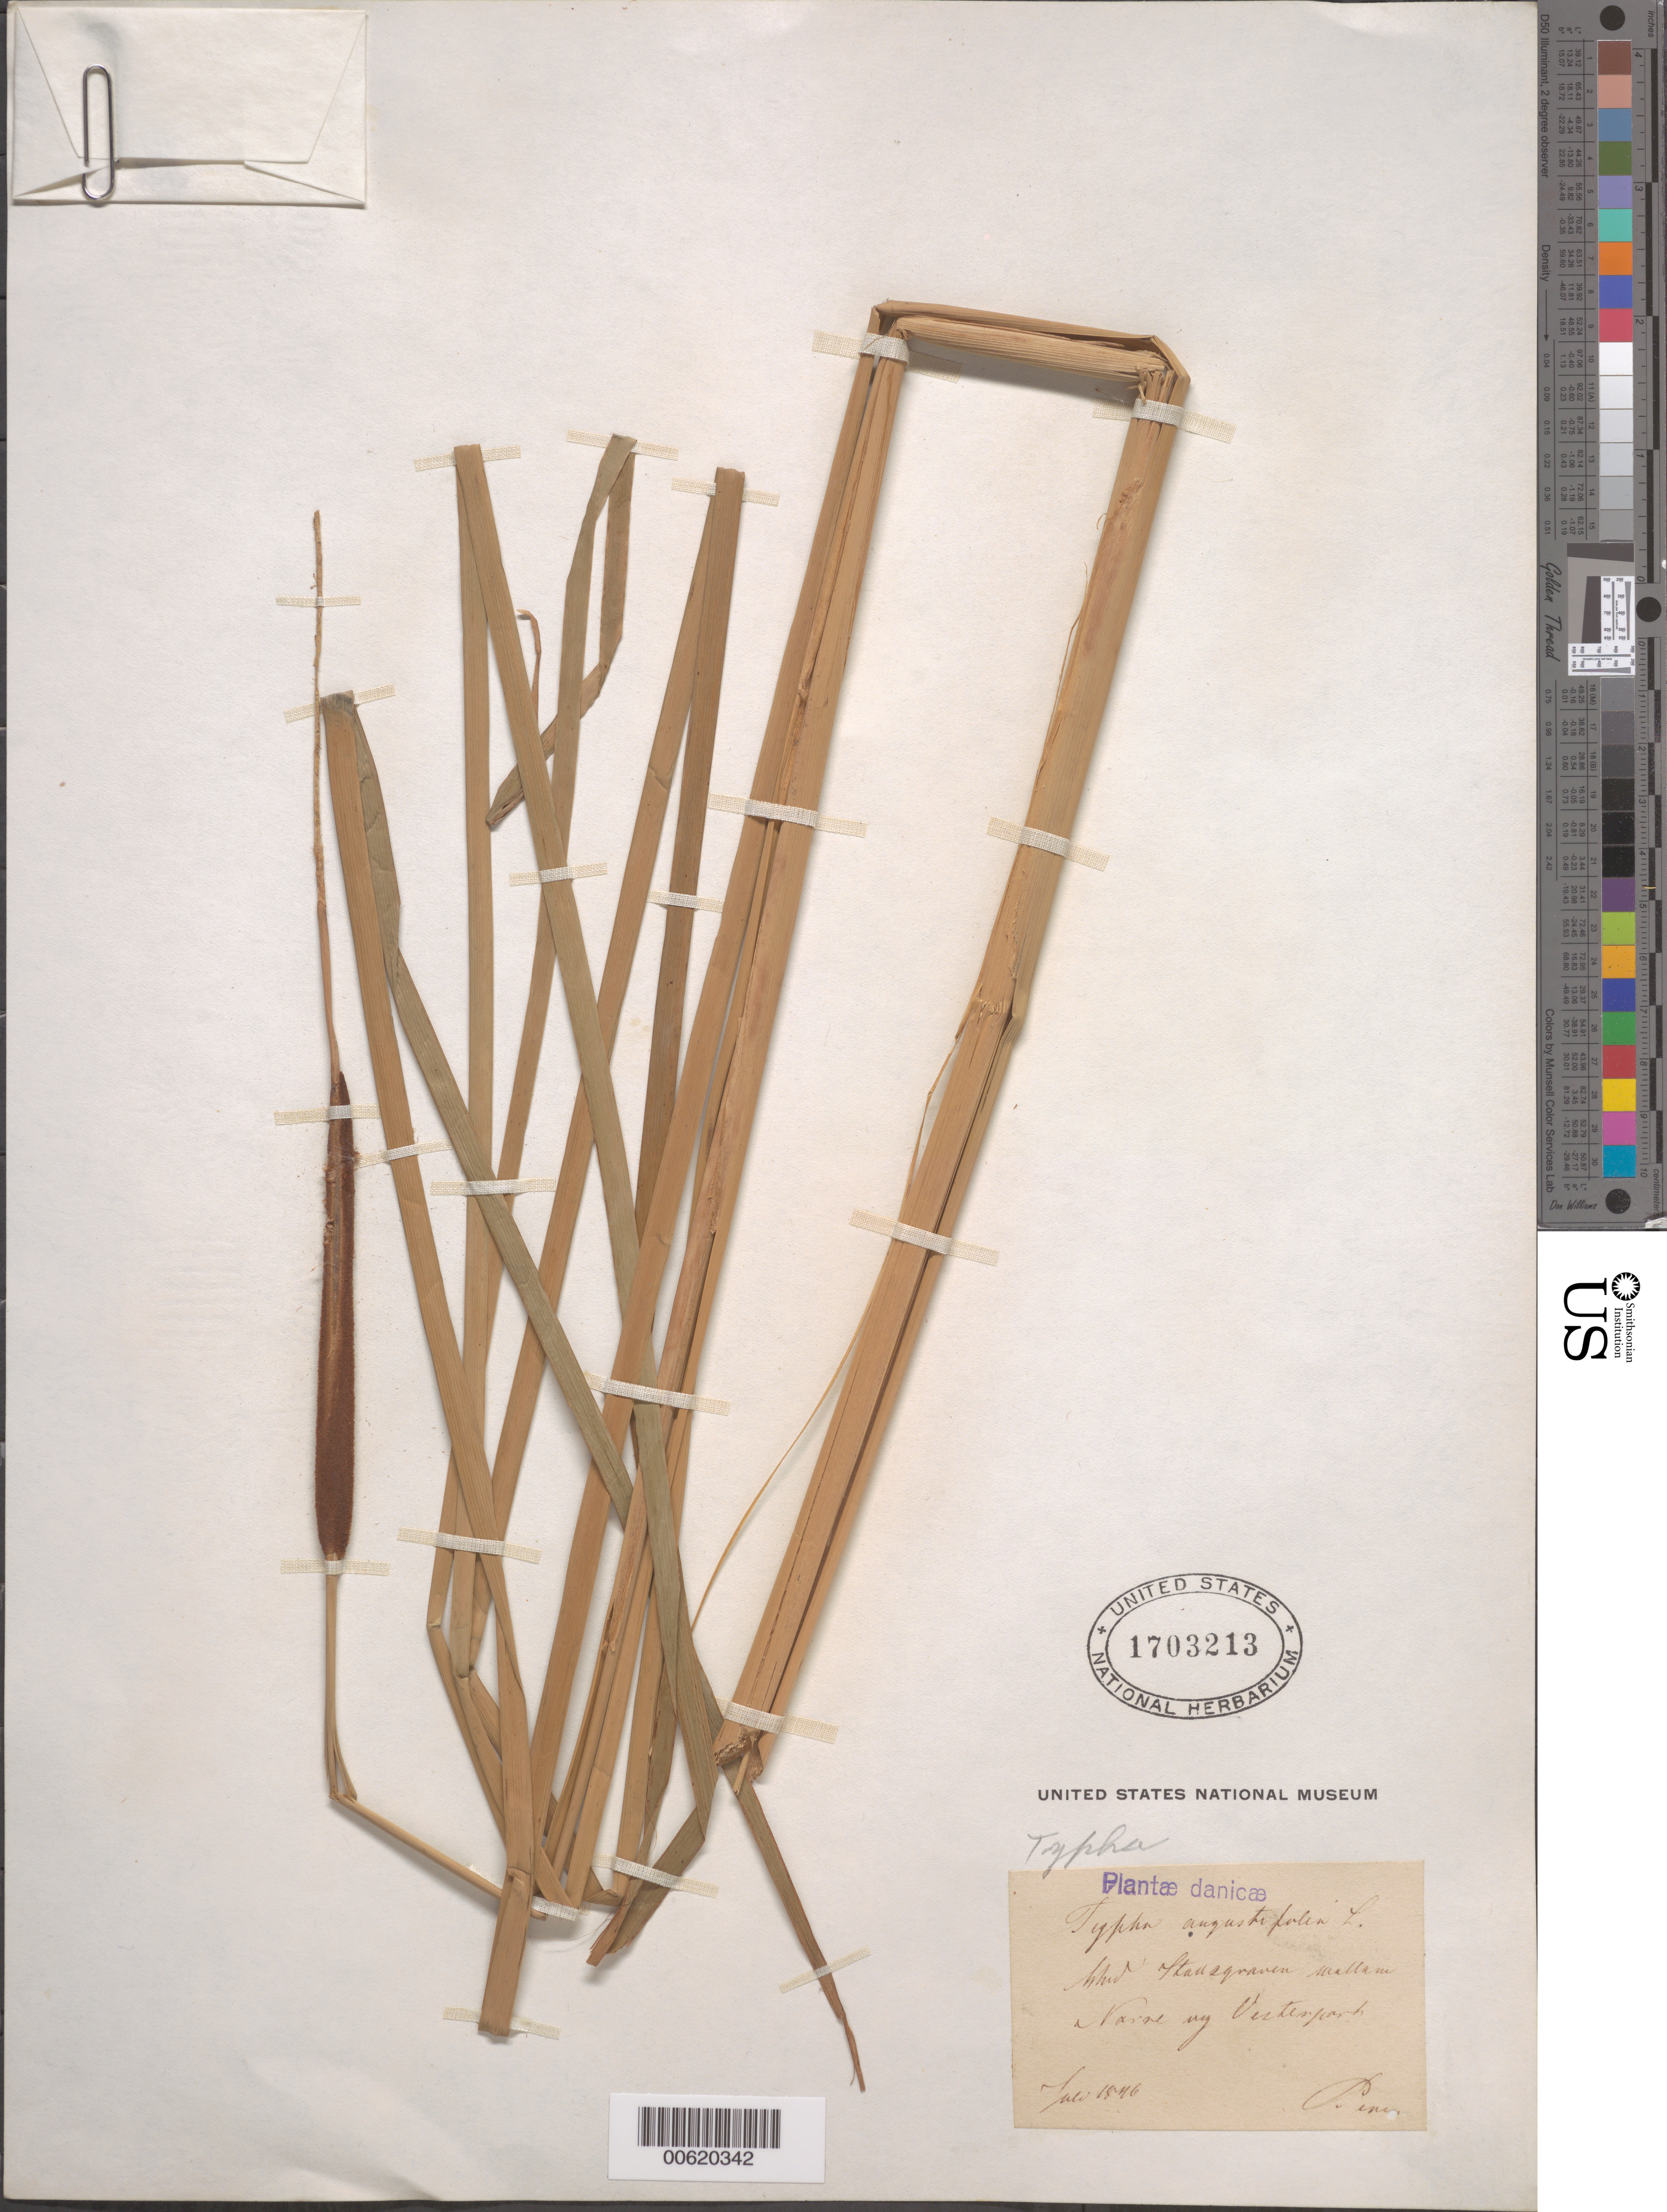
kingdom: Plantae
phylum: Tracheophyta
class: Liliopsida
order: Poales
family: Typhaceae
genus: Typha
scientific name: Typha angustifolia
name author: L.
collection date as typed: Jul 1846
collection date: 1846-07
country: Denmark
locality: Vestenport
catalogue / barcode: US 1703213